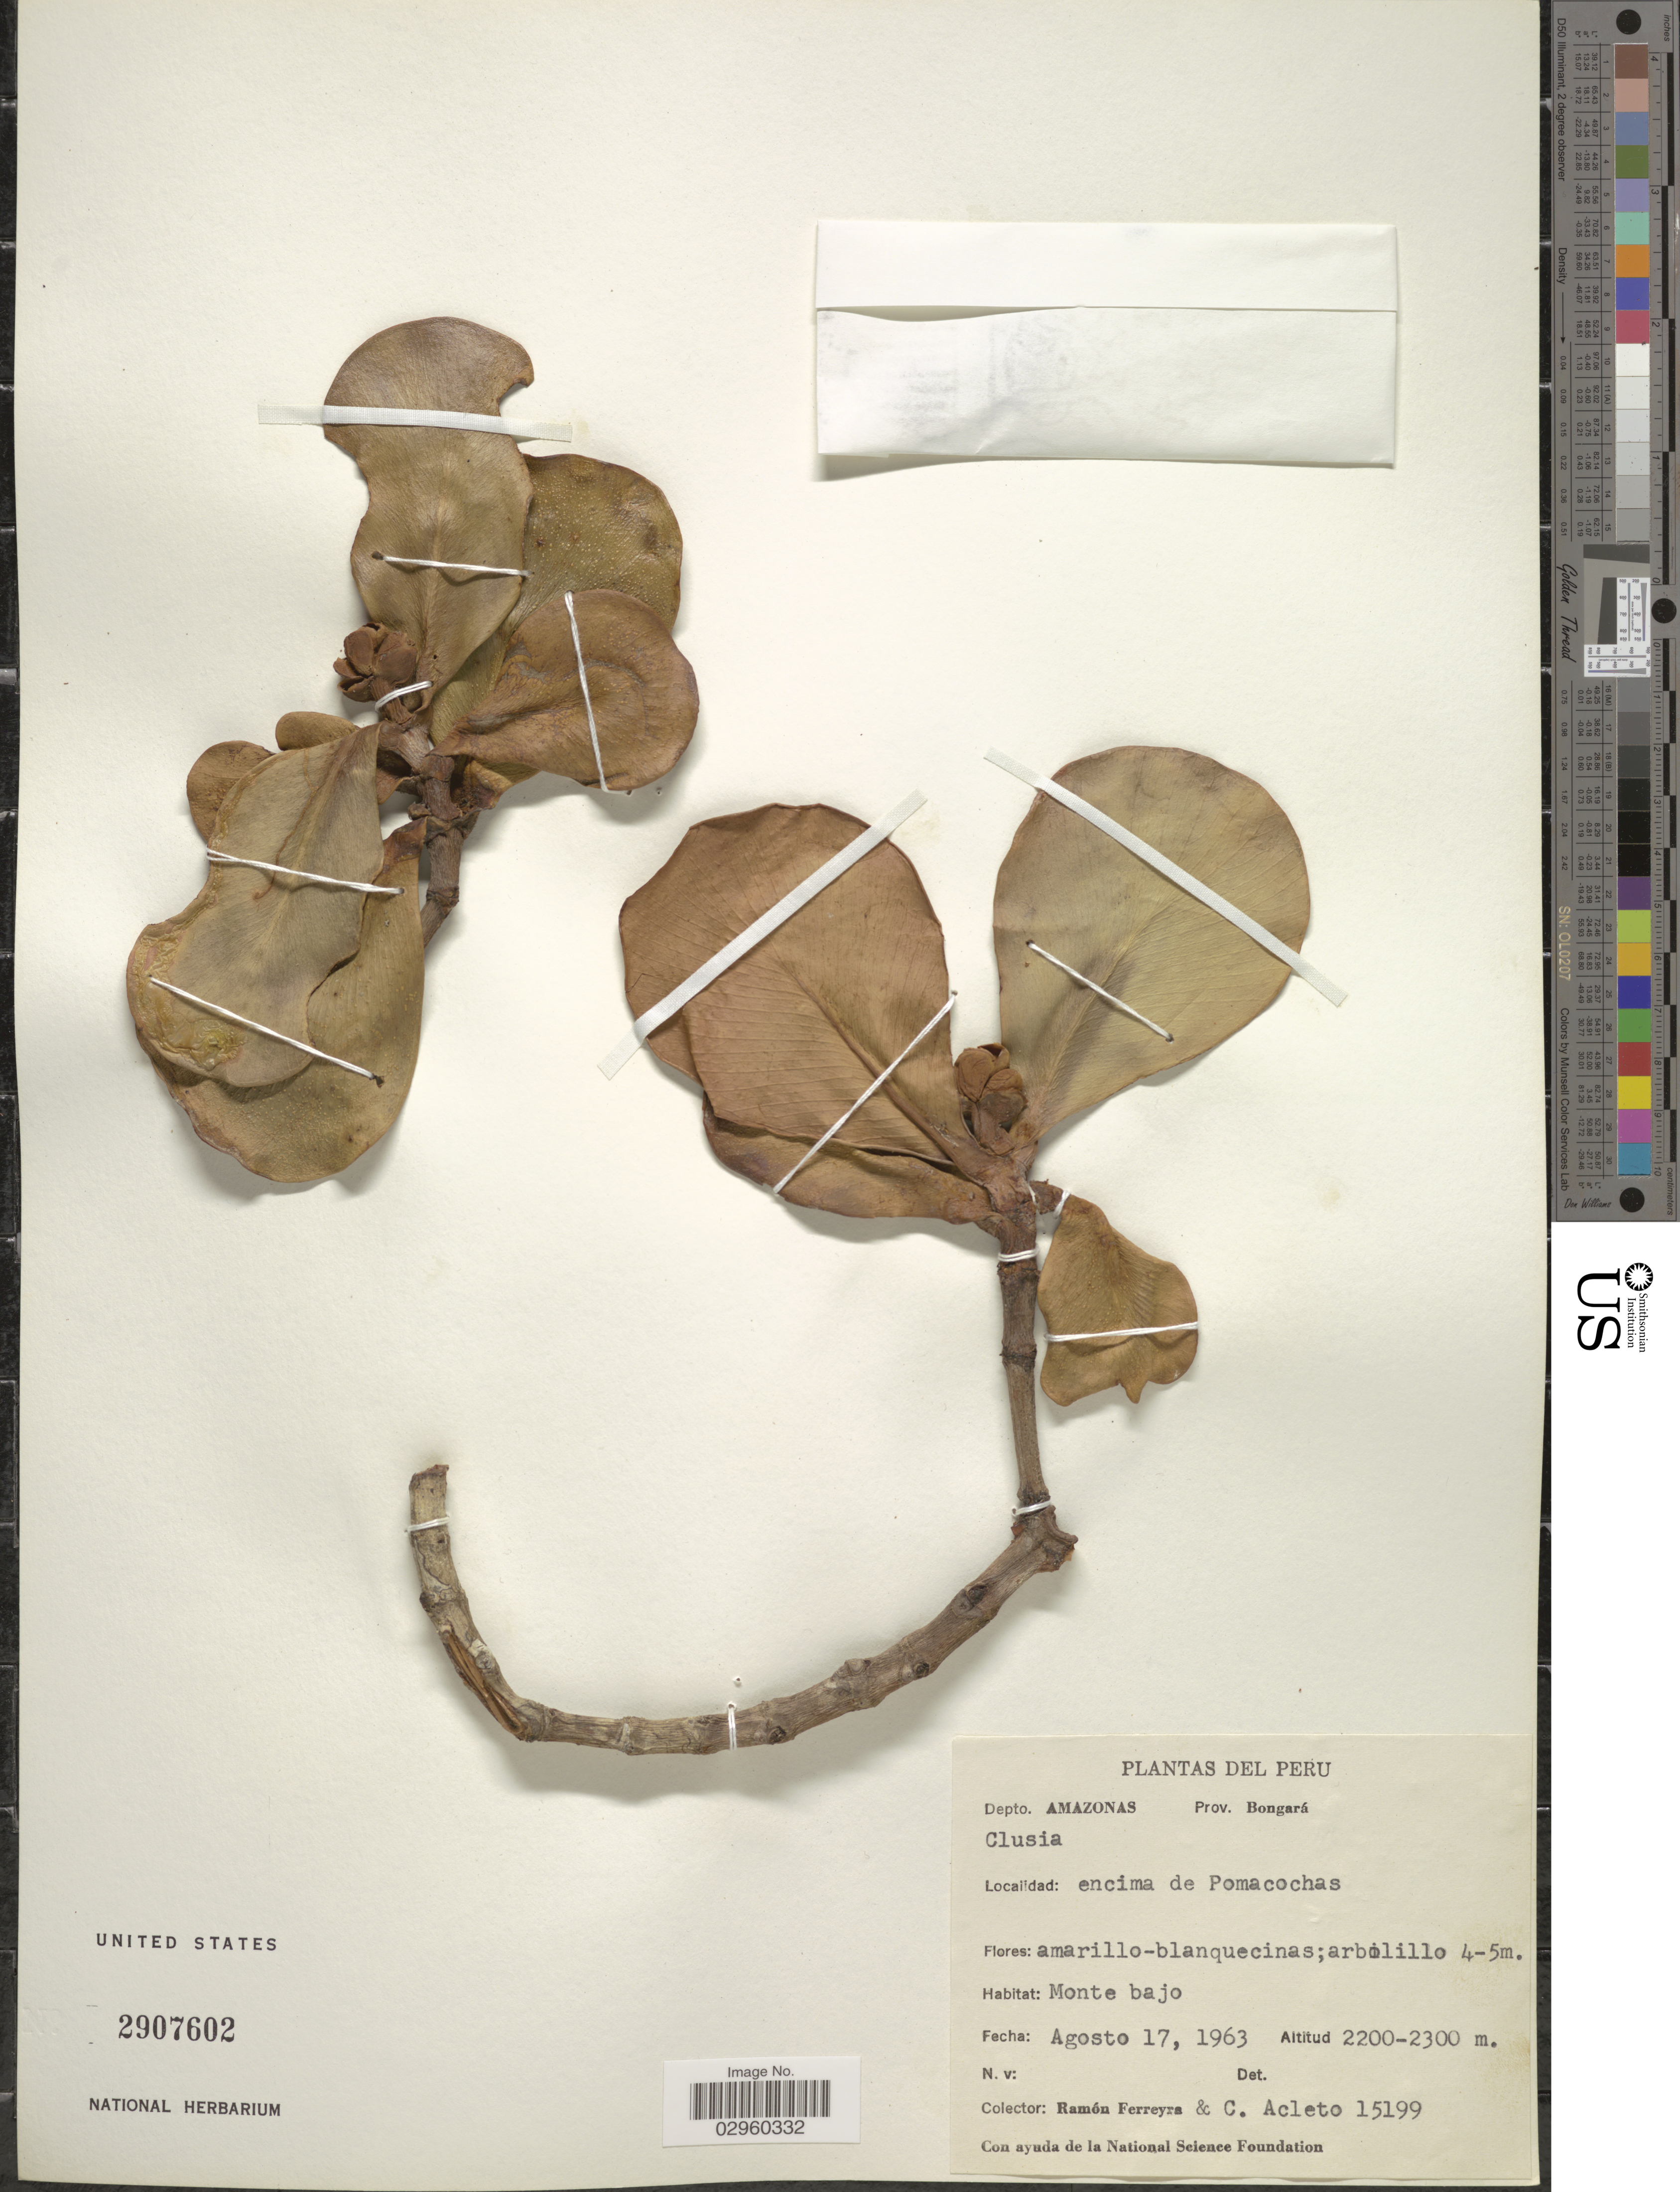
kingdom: Plantae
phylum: Tracheophyta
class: Magnoliopsida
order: Malpighiales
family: Clusiaceae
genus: Clusia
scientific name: Clusia sp.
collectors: R. A. Ferreyra & C. Acleto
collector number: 15199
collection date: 1963-08-17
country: Peru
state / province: Amazonas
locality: Depto. Amazonas, Prov. Bongará, encima de Pomacochas.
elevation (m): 2200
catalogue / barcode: US 2907602